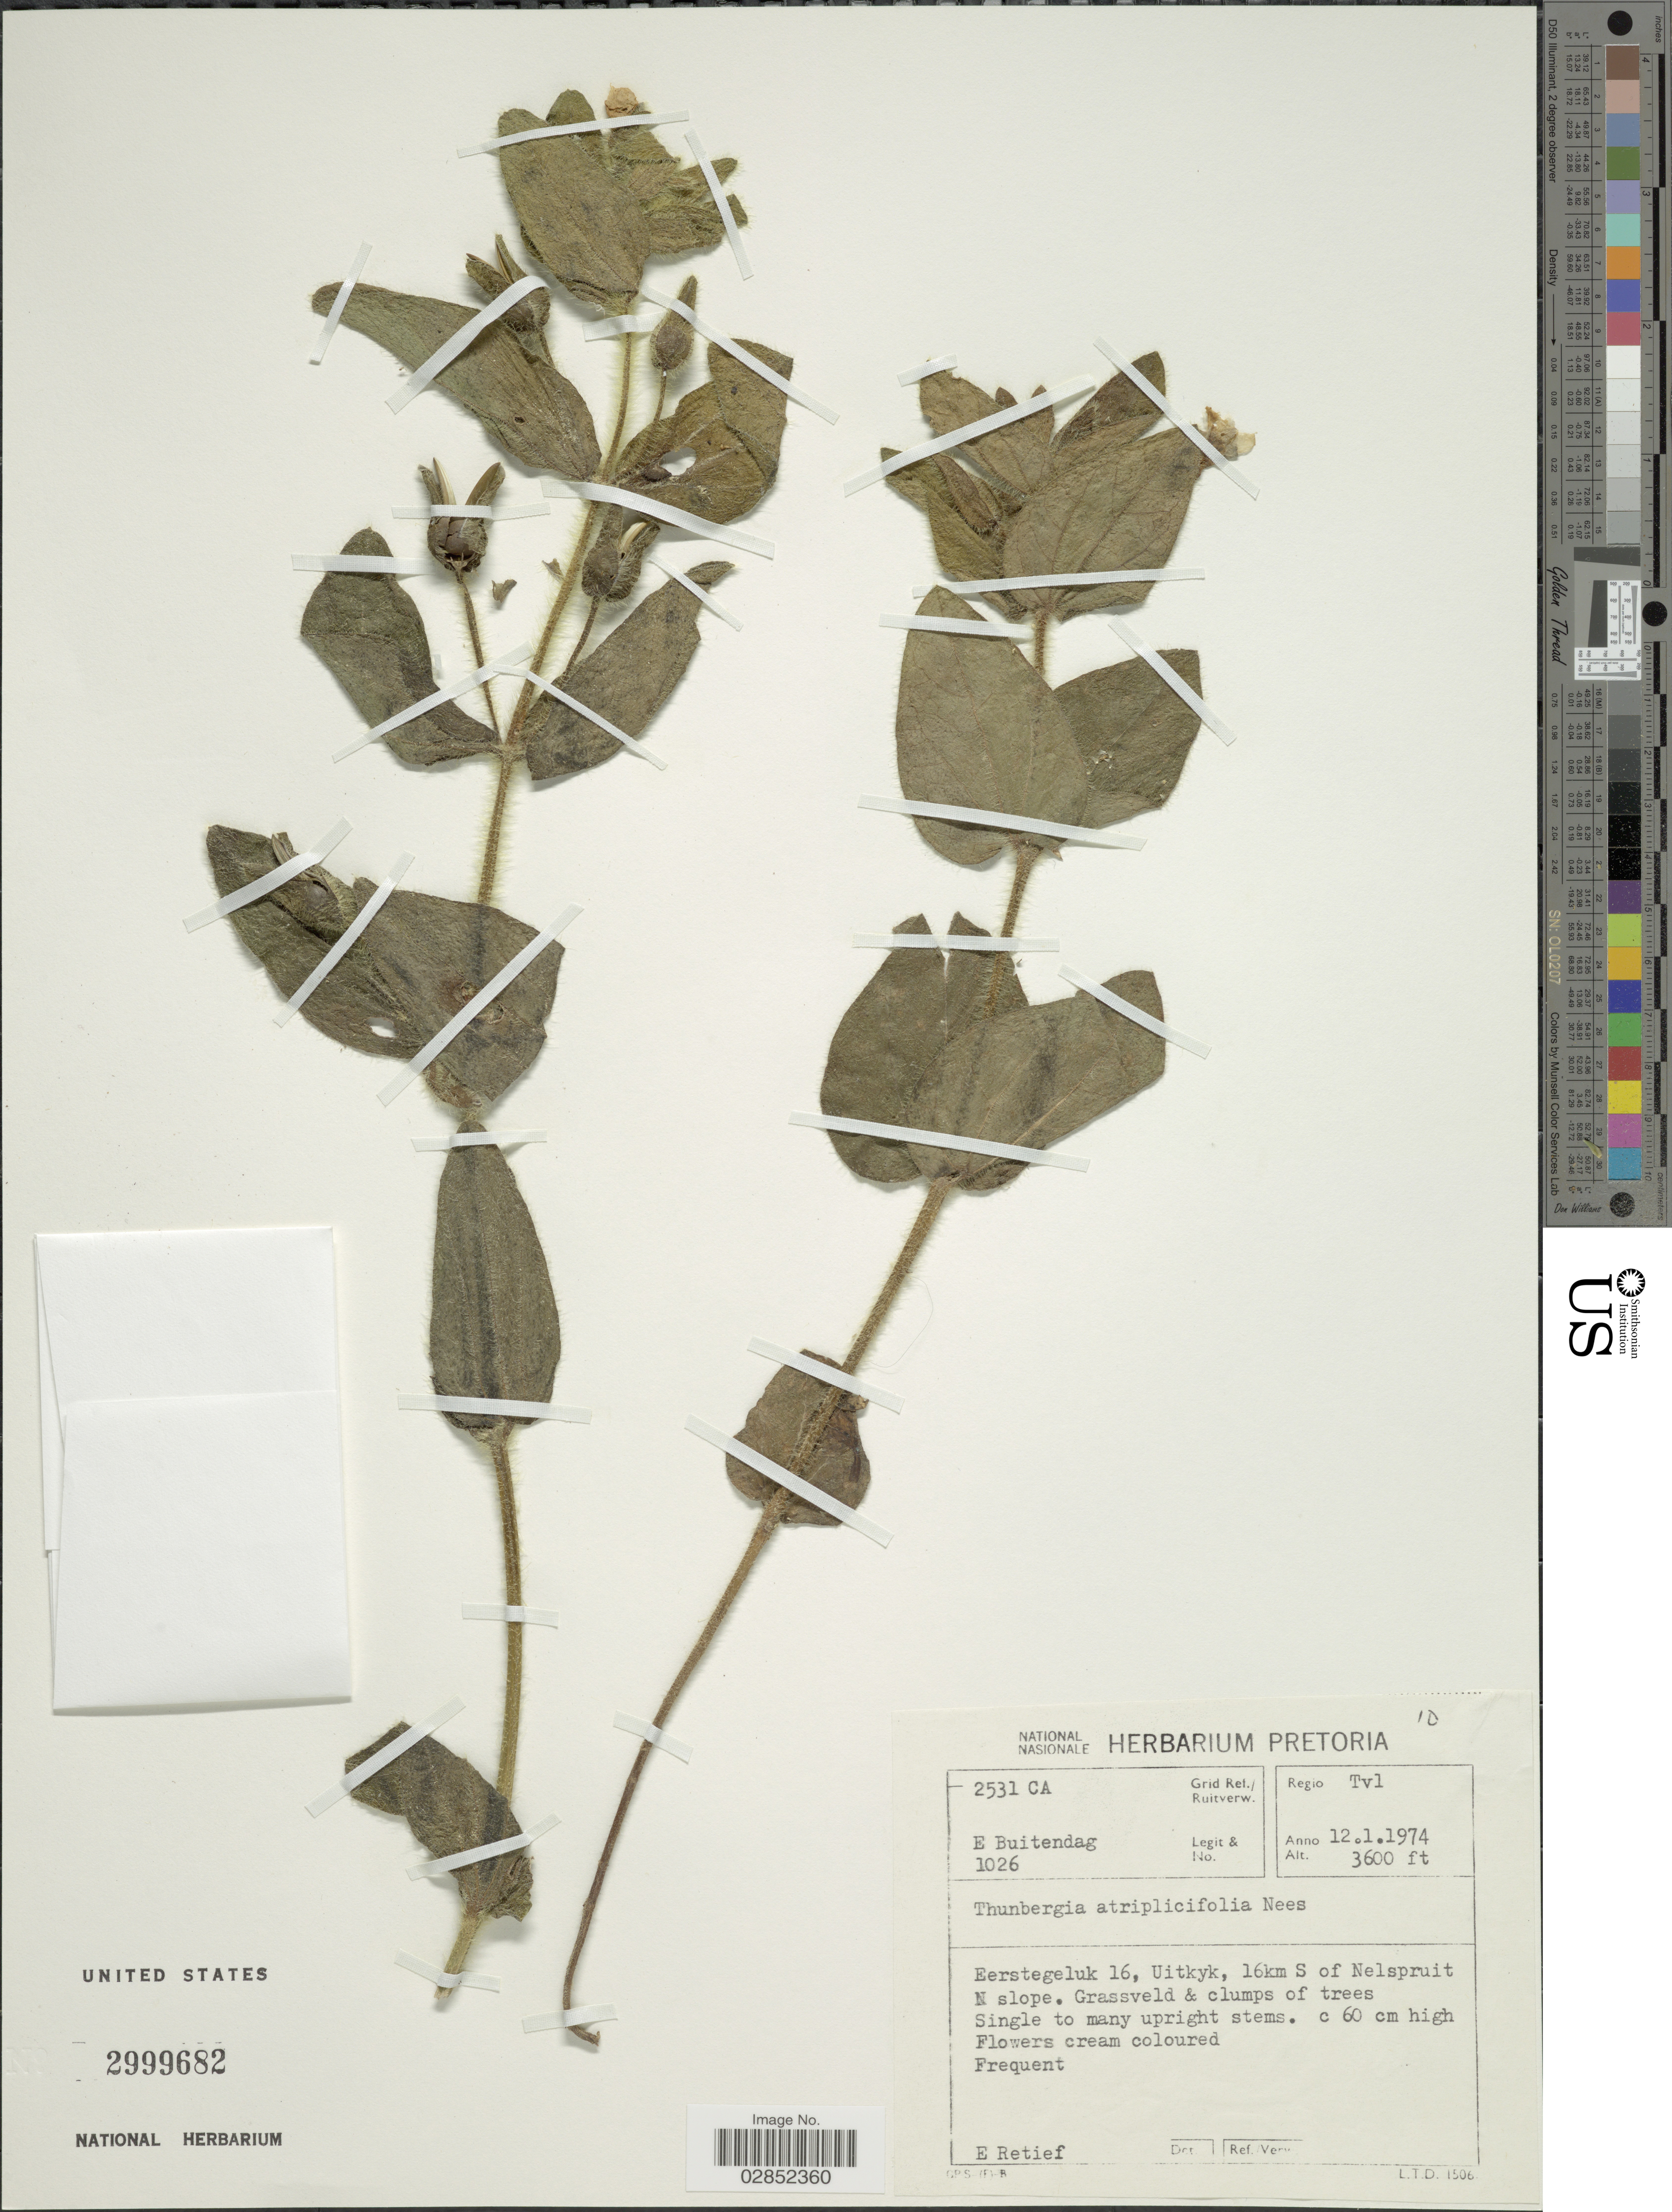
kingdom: Plantae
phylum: Tracheophyta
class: Magnoliopsida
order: Lamiales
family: Acanthaceae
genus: Thunbergia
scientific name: Thunbergia atriplicifolia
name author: E. Mey. ex Nees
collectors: E. Buitendag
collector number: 1026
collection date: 1974-01-12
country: South Africa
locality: Regio Tvl, Grid Ref./Ruitverw. 2531 CA, Eerstegeluk 16, Uitkyk, 16km S of Nelspruit N slope.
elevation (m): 1097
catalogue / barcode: US 2999682